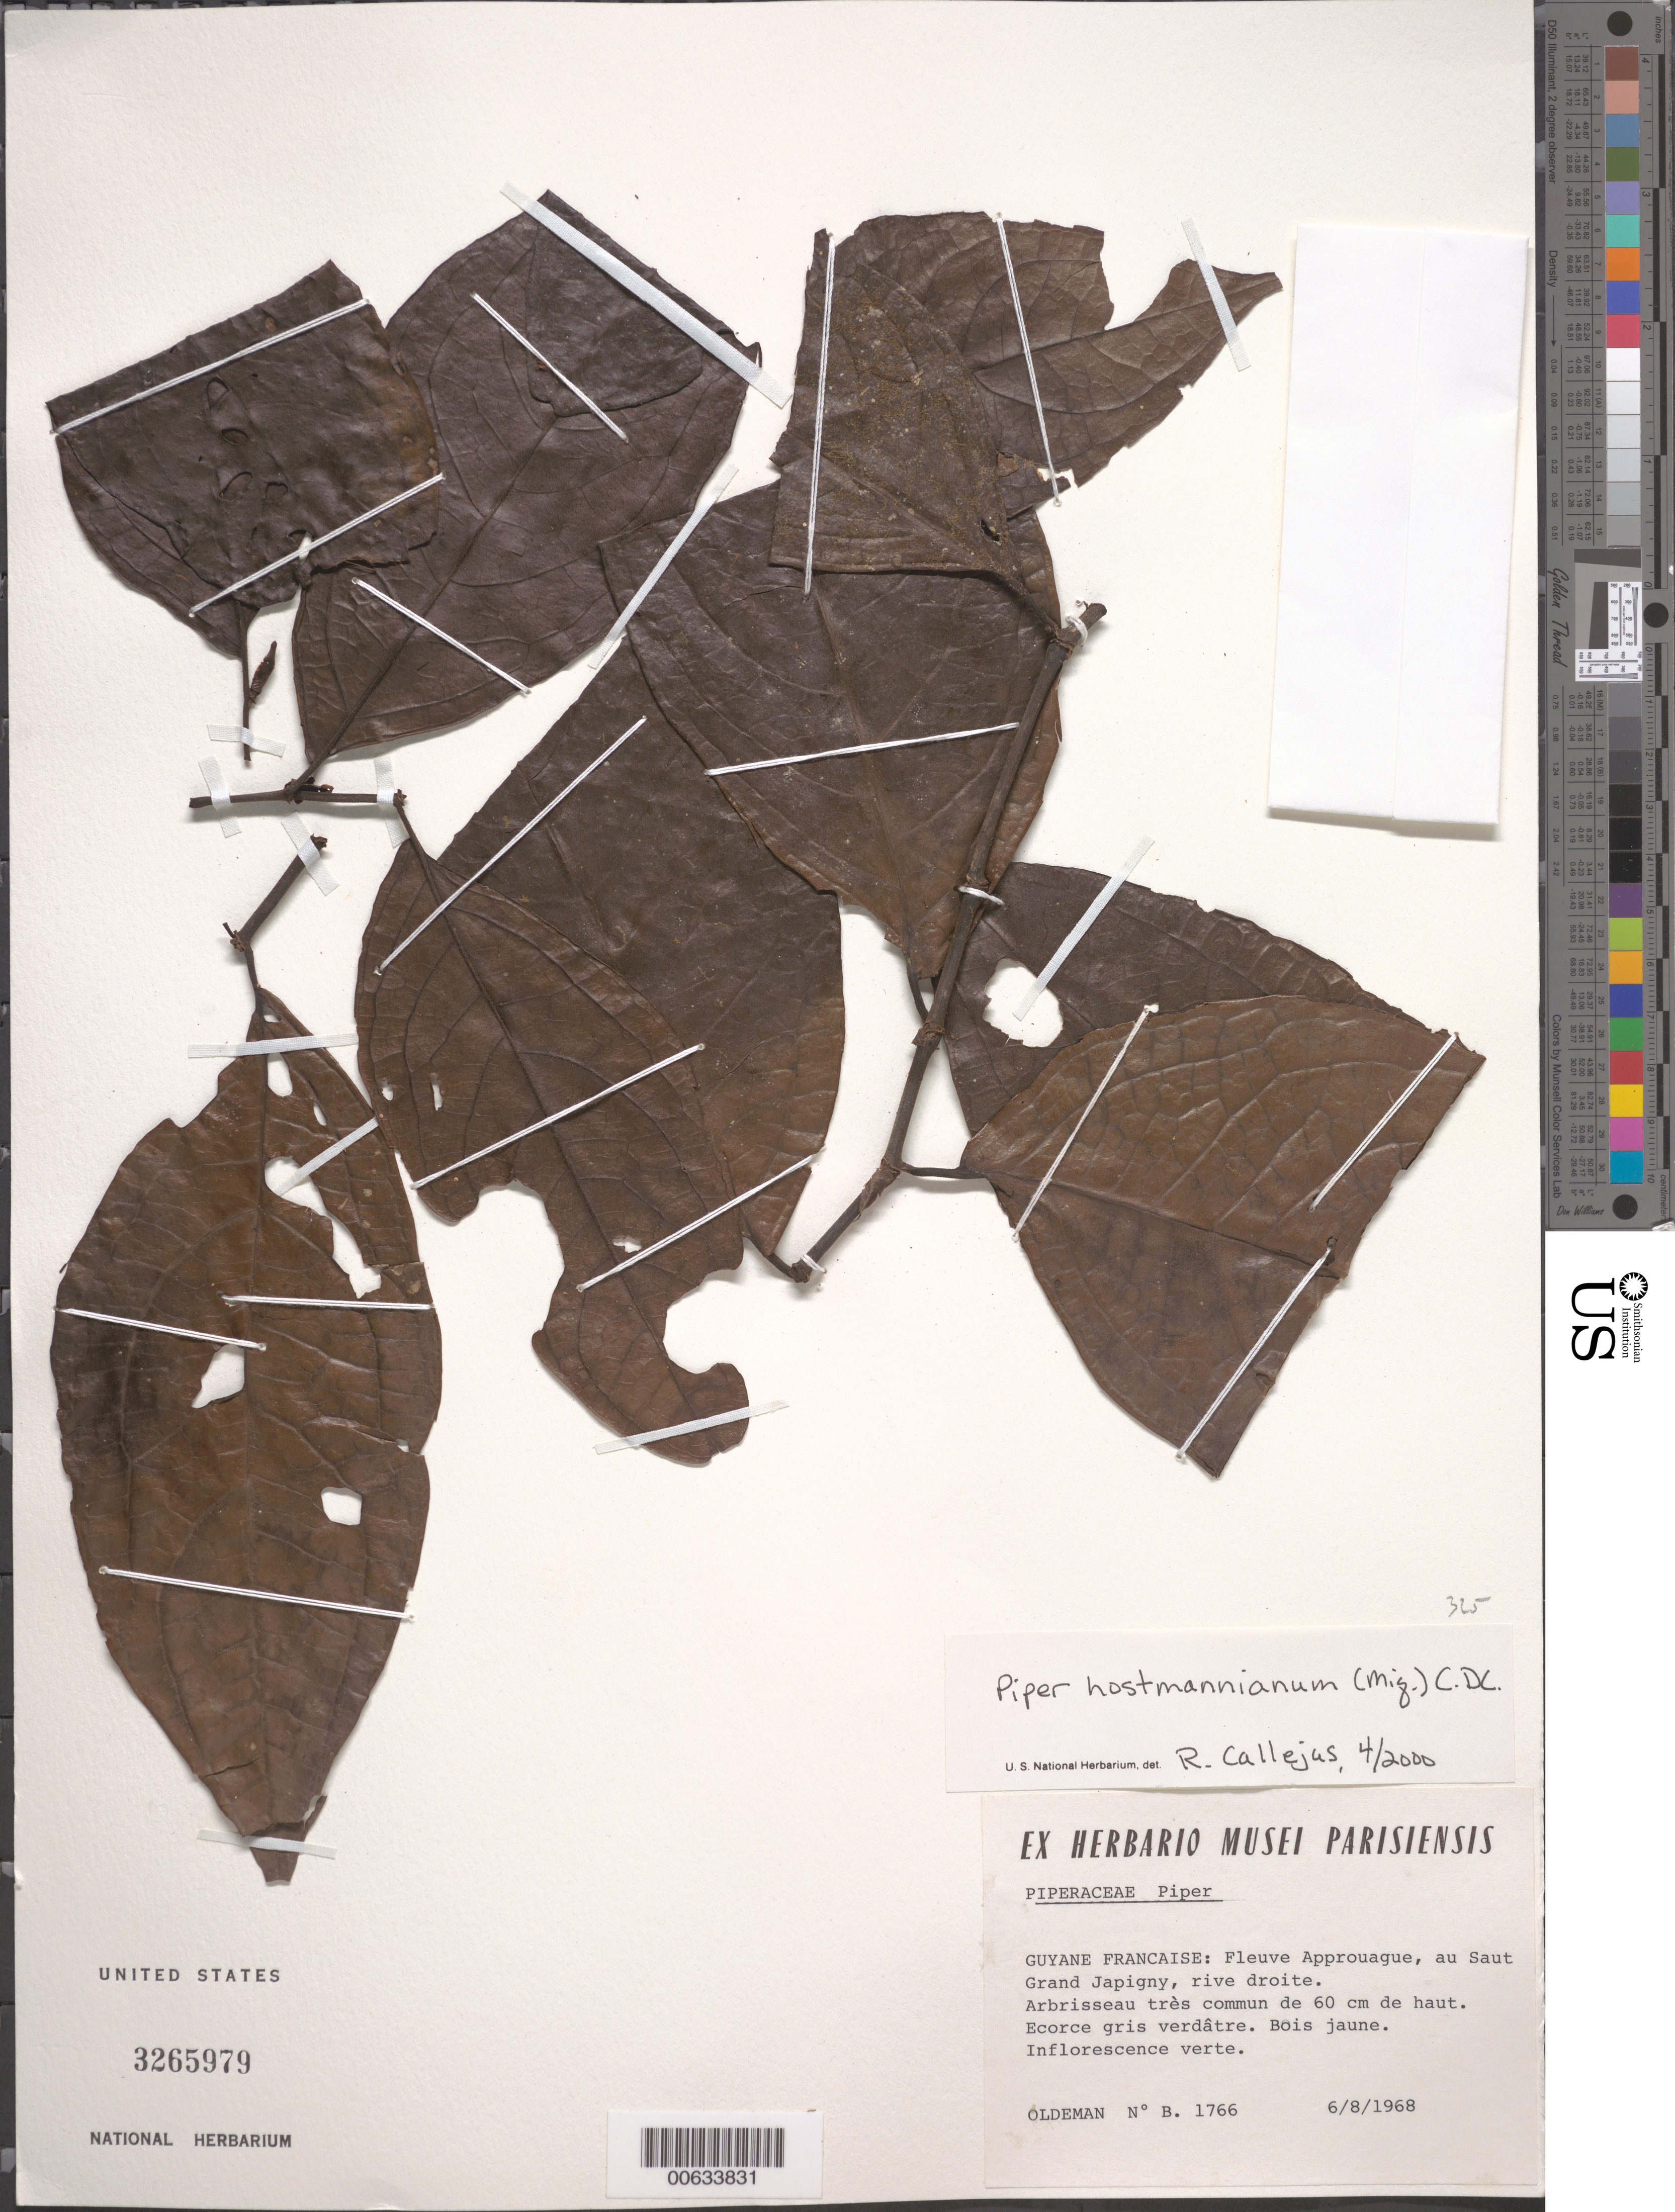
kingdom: Plantae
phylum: Tracheophyta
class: Magnoliopsida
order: Piperales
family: Piperaceae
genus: Piper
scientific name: Piper hostmannianum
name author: (Miq.) C. DC.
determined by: Callejas, Ricardo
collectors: R. Oldeman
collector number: B 1766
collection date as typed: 6-Aug-68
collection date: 1968-08-06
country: French Guiana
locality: Approuague R., au saut Grand Japigny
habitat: Rive droite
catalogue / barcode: US 3265979